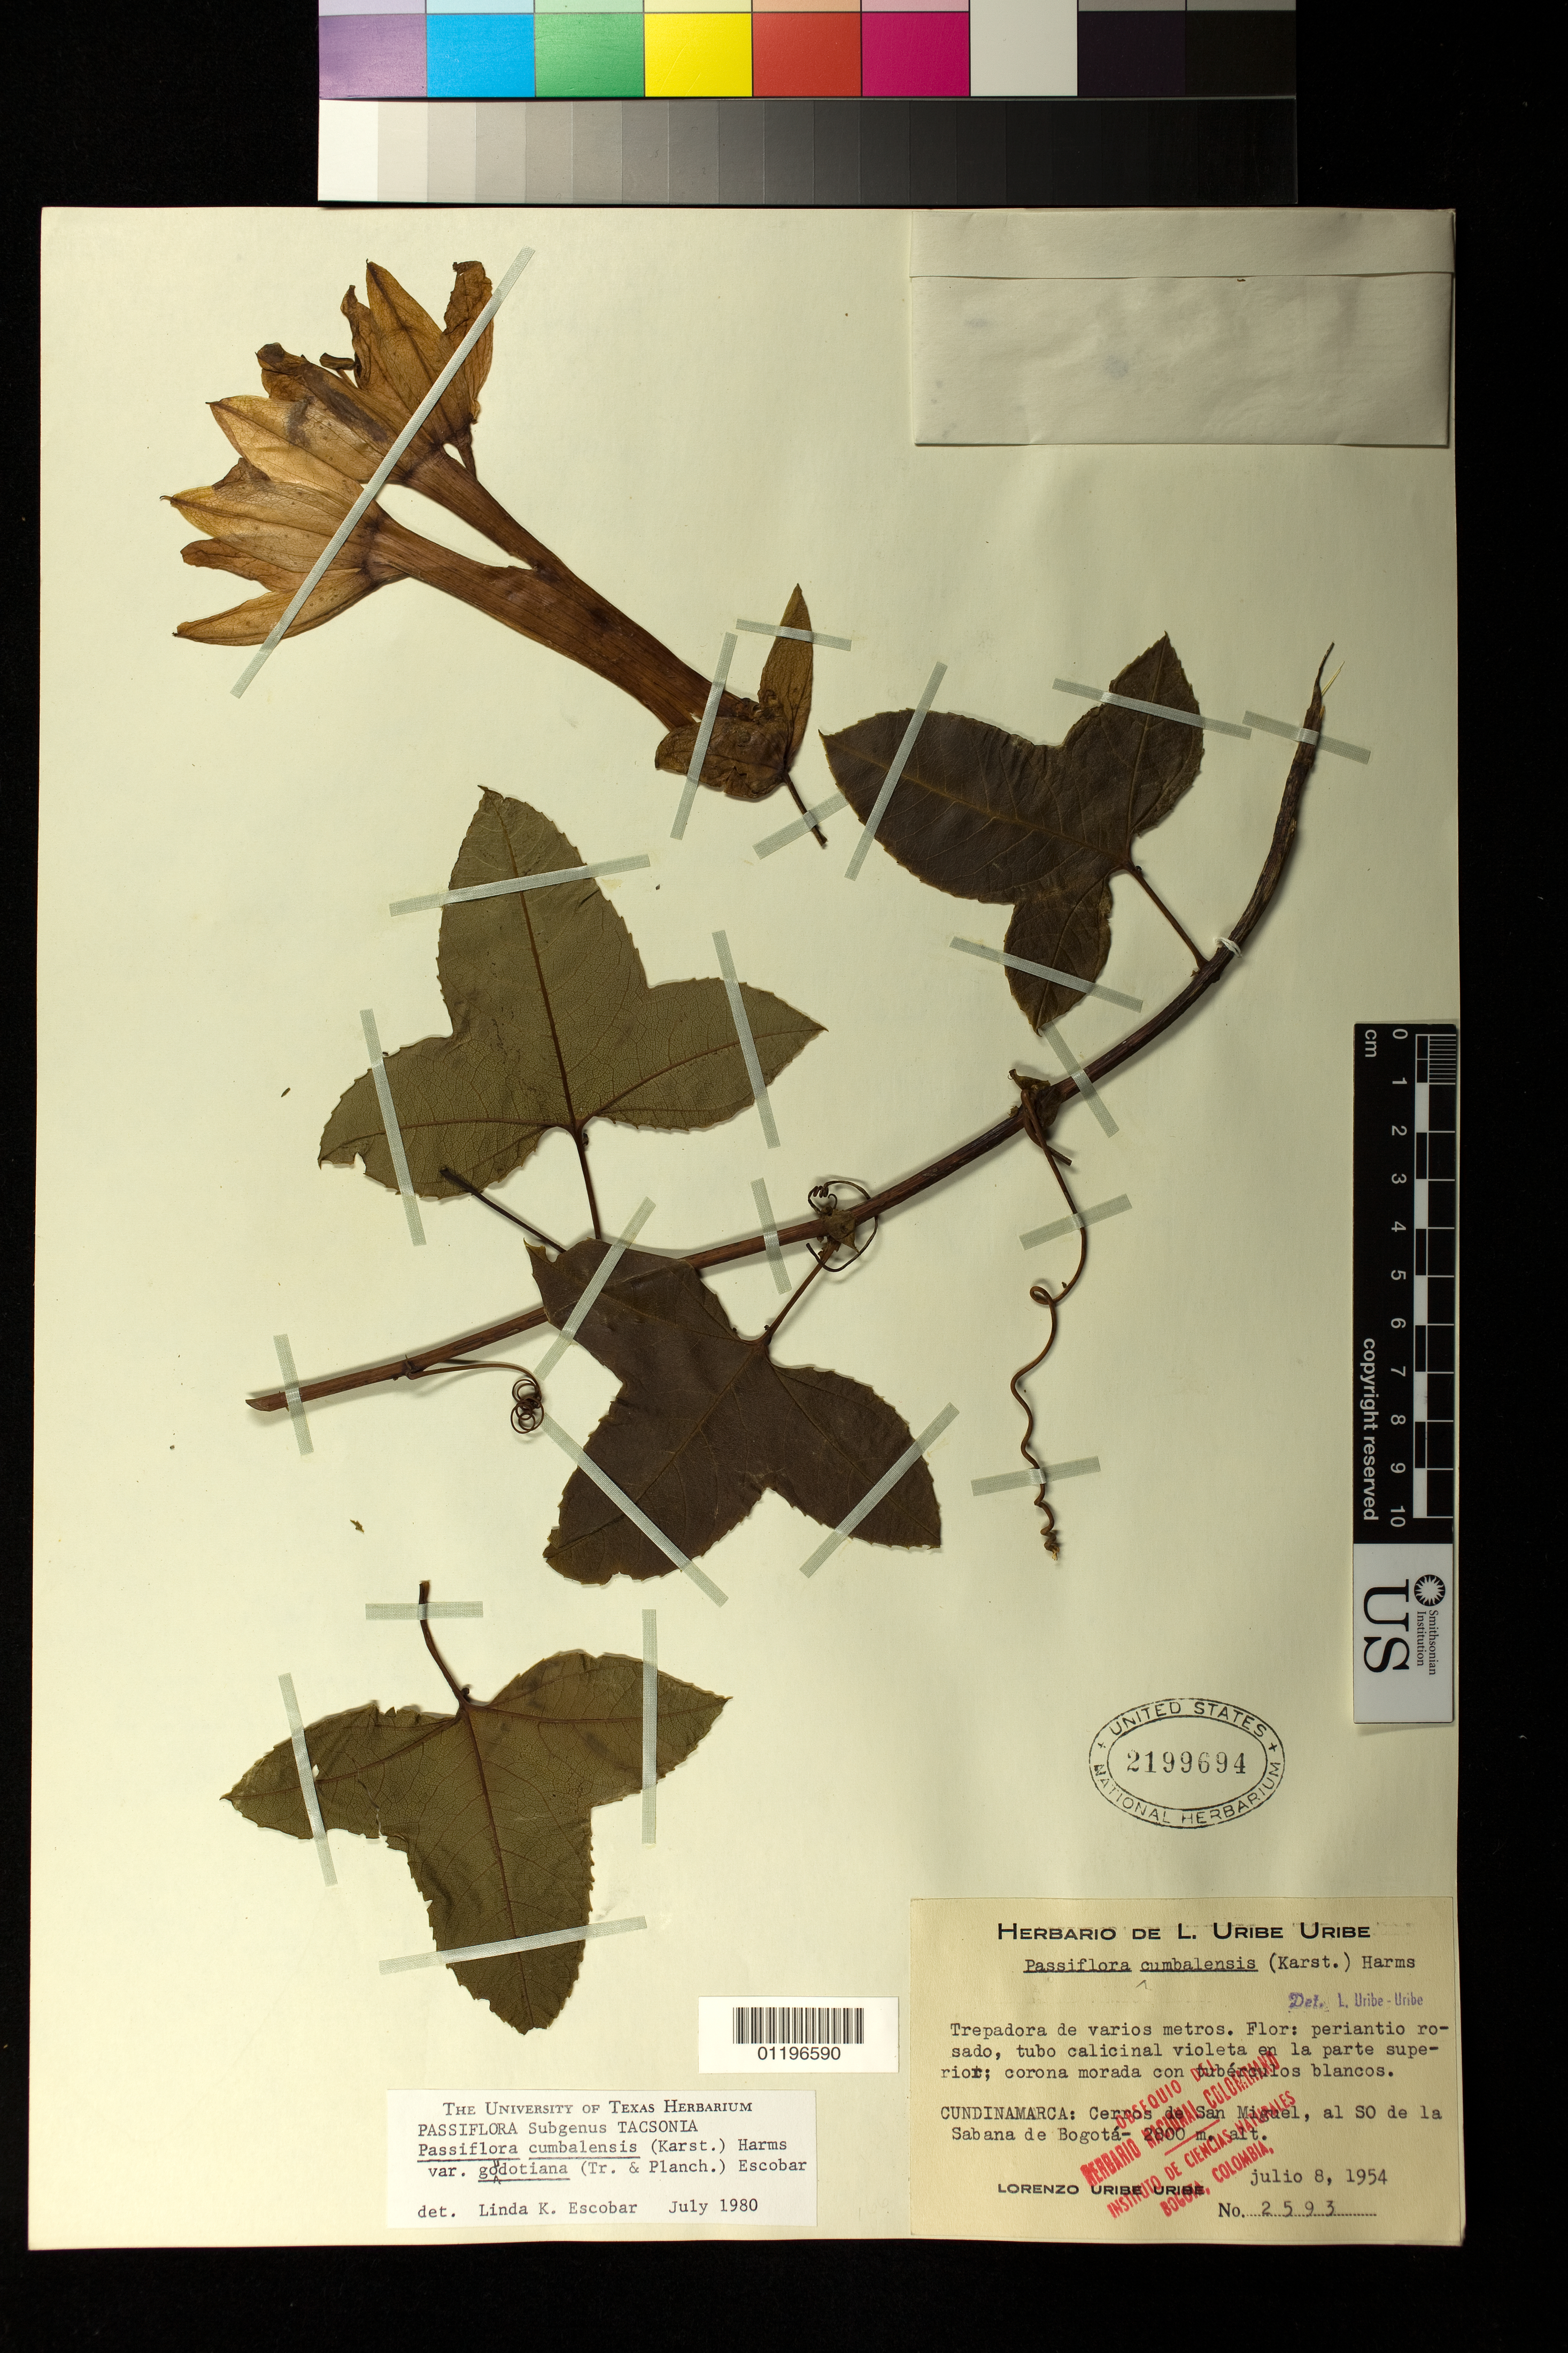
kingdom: Plantae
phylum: Tracheophyta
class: Magnoliopsida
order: Malpighiales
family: Passifloraceae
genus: Passiflora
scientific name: Passiflora cumbalensis var. goudotiana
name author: (Triana & Planch.) L.K. Escobar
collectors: L. Uribe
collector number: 2593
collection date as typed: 07 Aug 1954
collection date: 1954-08-07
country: Colombia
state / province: Cundinamarca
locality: Cundinamarca: Cerros de San Miguel, al SO de la Sabana de Bogota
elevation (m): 2800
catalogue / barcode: US 2199694